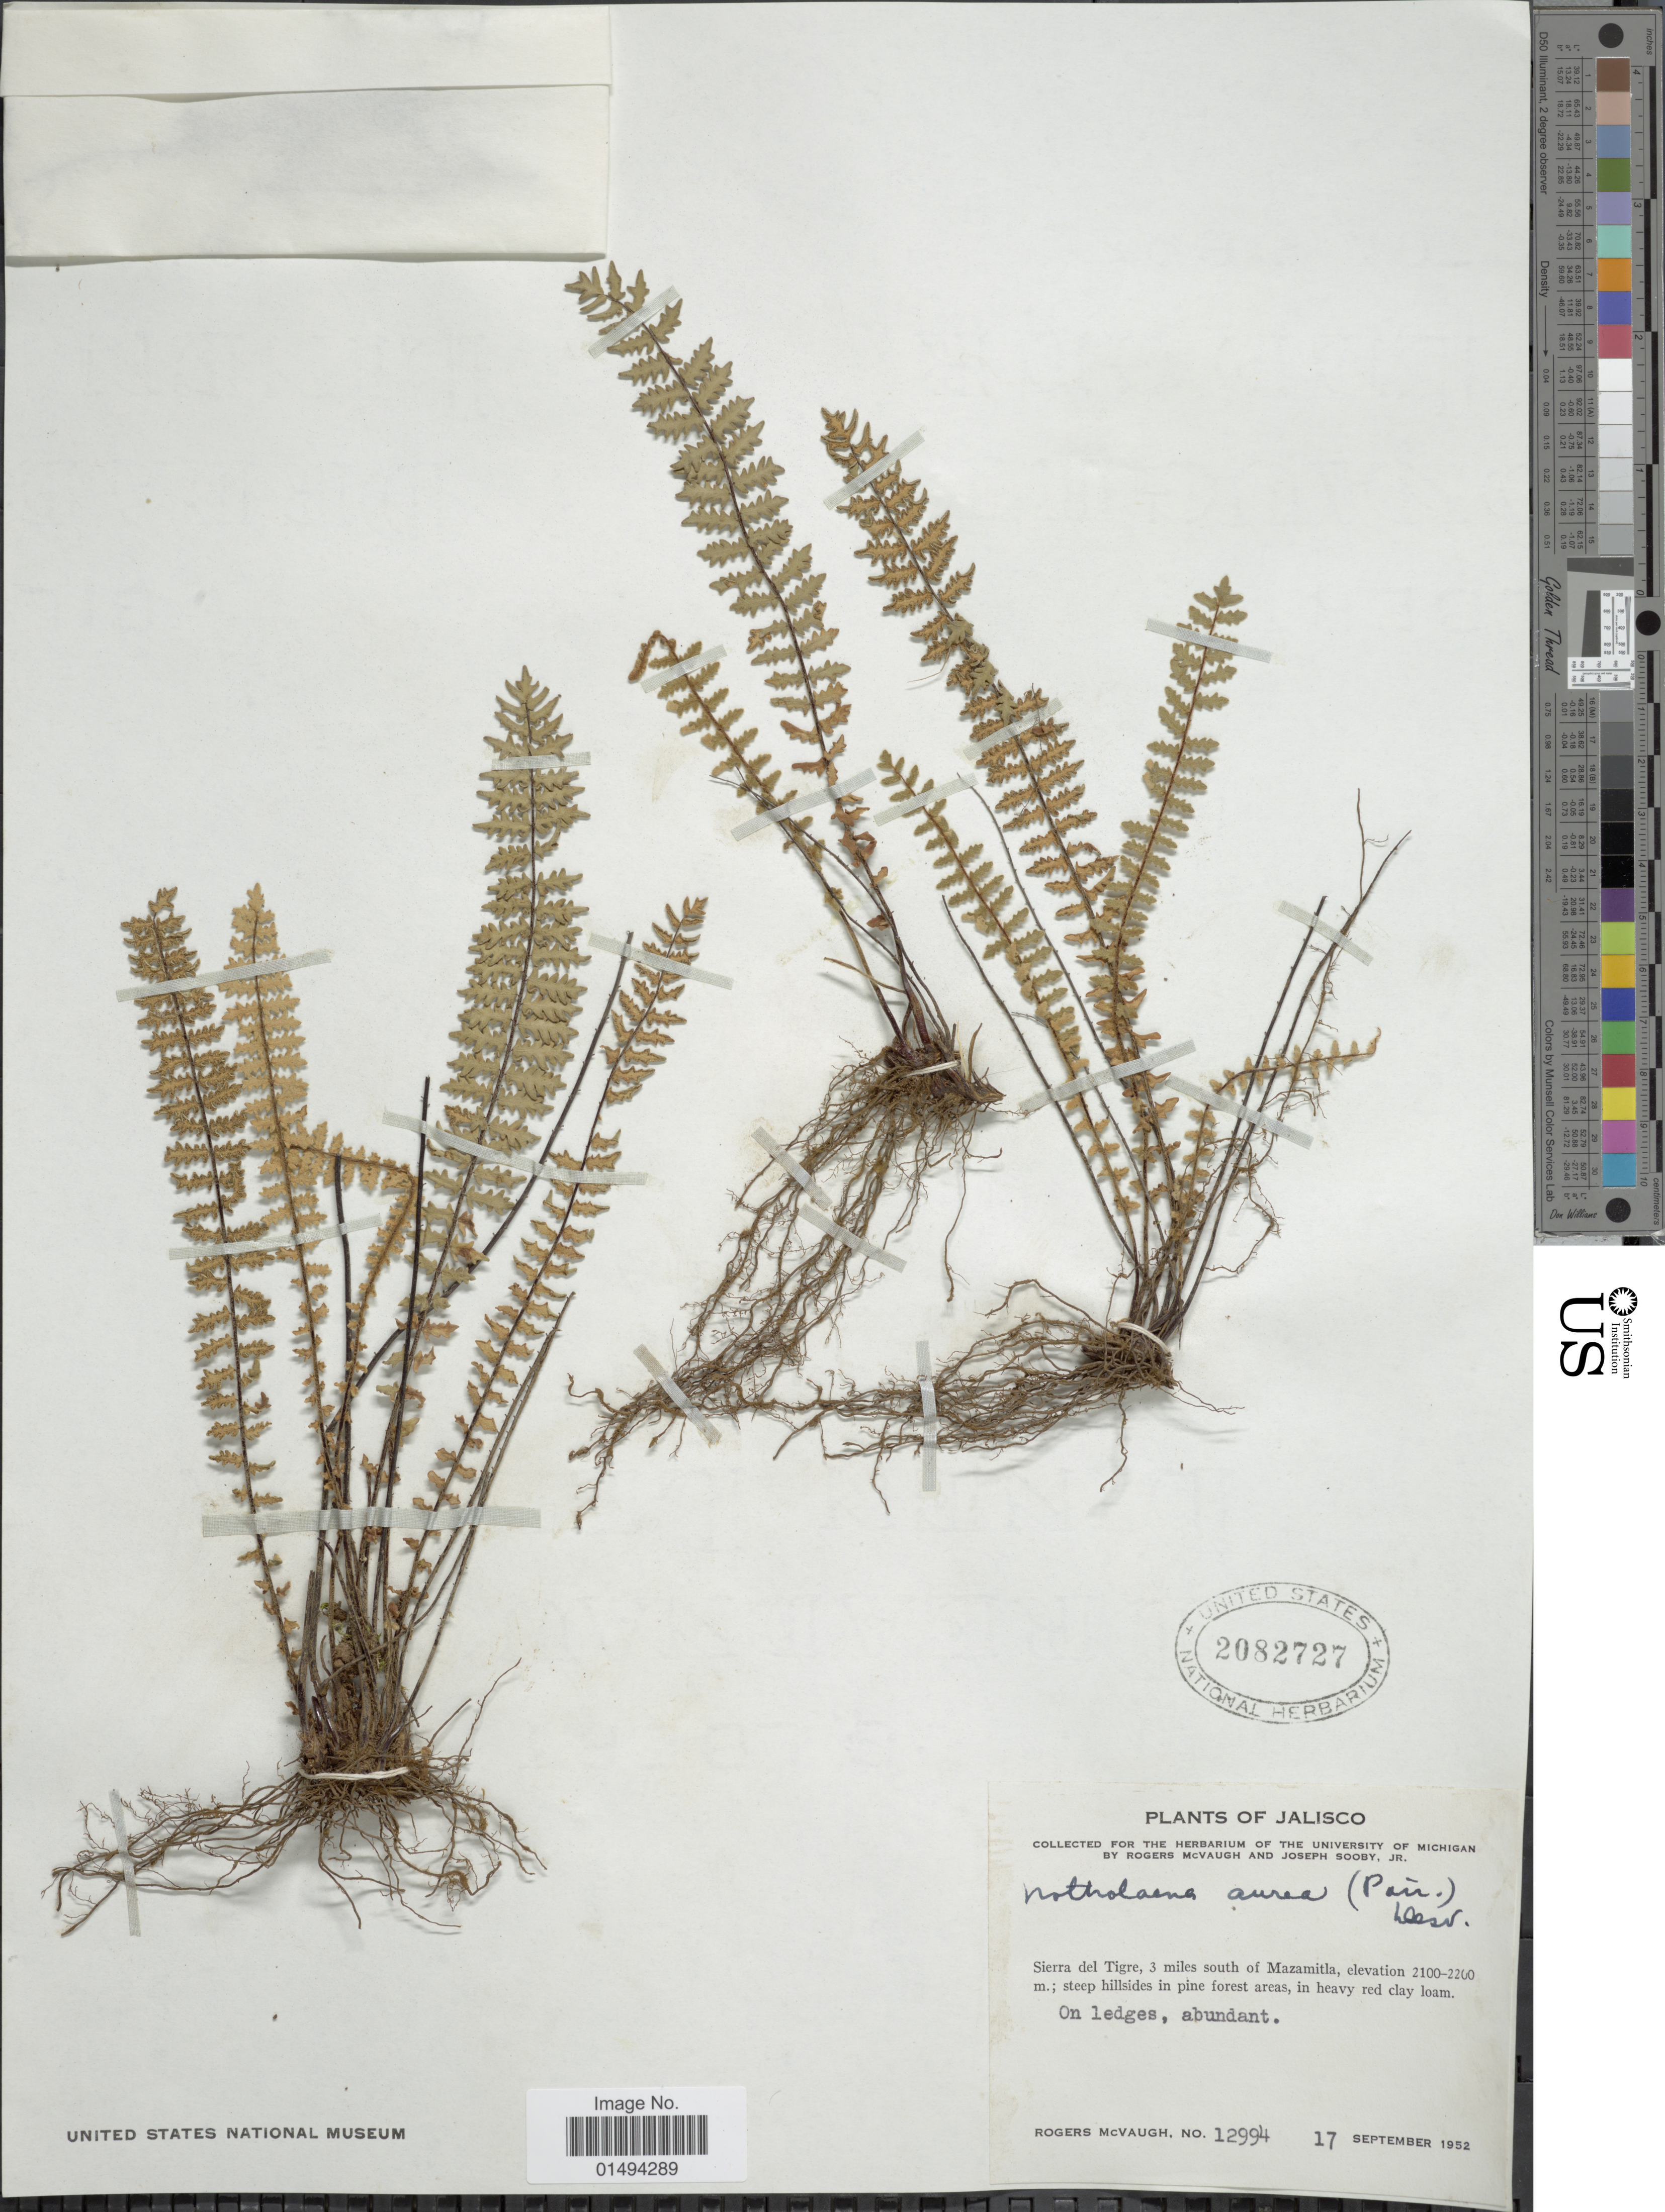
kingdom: Plantae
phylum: Tracheophyta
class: Polypodiopsida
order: Polypodiales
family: Pteridaceae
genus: Myriopteris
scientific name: Myriopteris aurea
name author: (Poir.) Grusz & Windham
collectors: R. McVaugh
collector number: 12994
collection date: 1952-09-17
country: Mexico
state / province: Jalisco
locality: Sierra del Tigre, 3 miles south of Mazamitla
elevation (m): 2100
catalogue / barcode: US 2082727